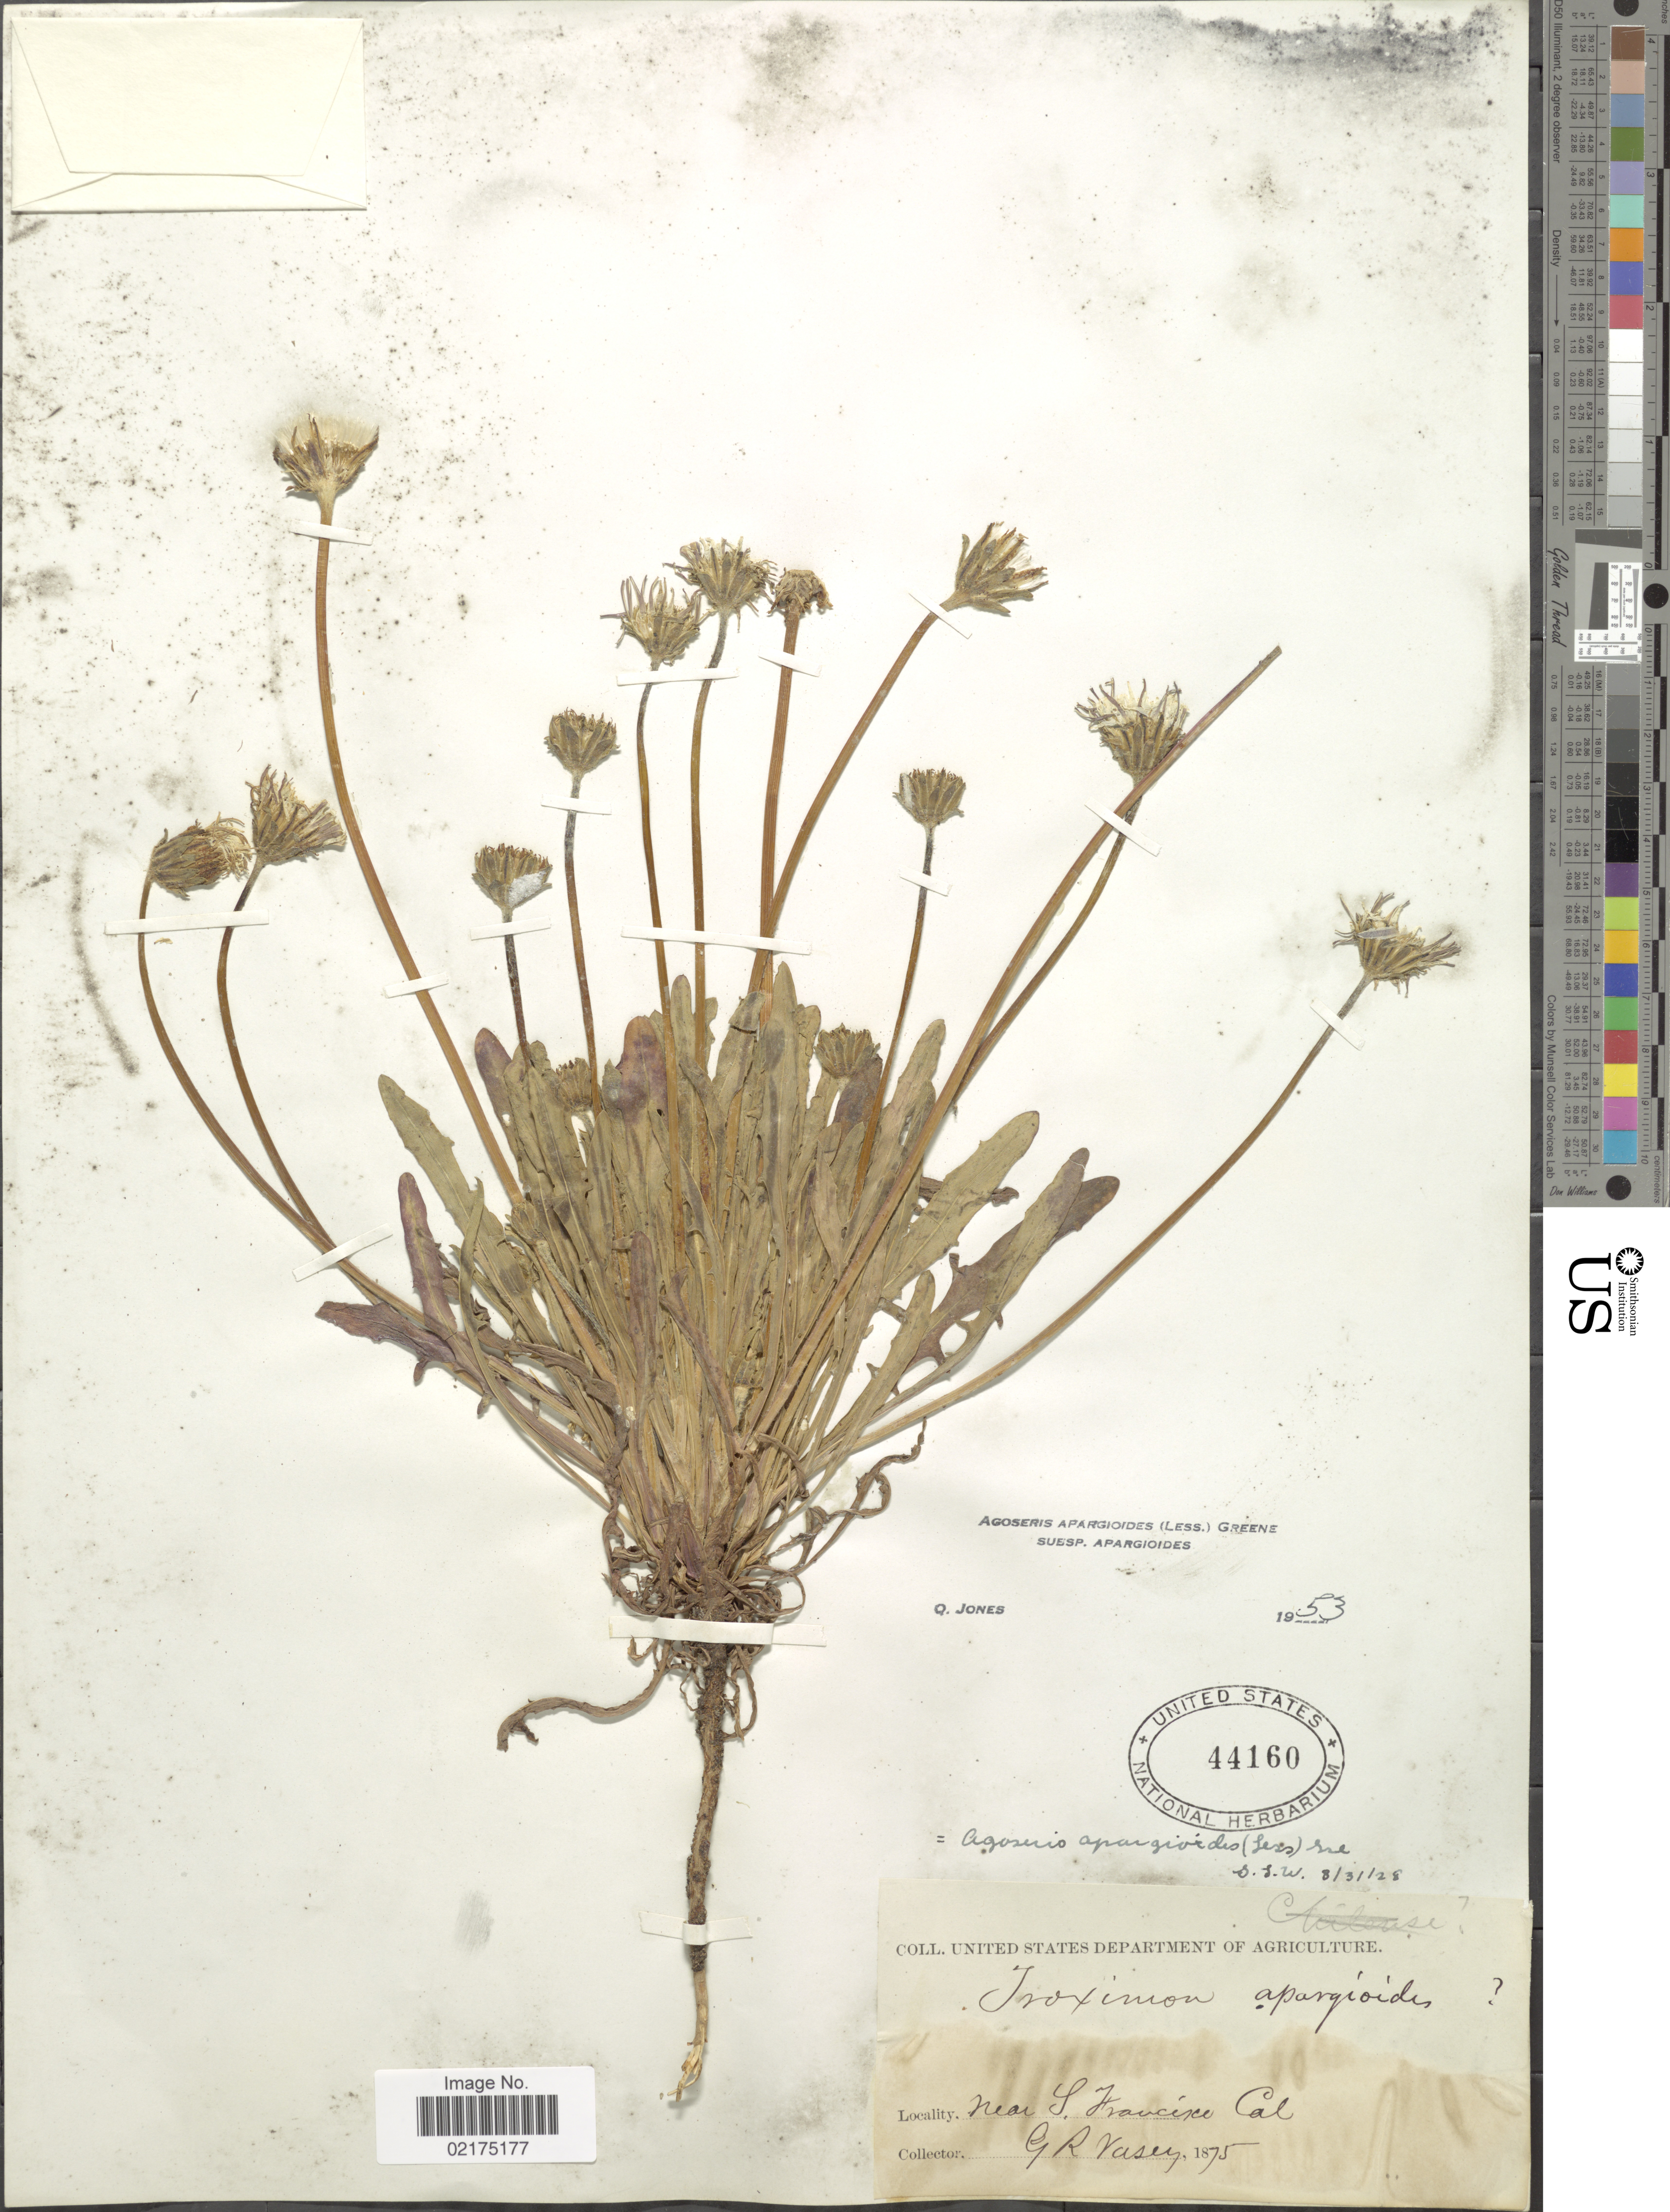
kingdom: Plantae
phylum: Tracheophyta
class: Magnoliopsida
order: Asterales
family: Asteraceae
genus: Agoseris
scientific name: Agoseris apargioides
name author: (Less.) Greene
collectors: G. R. Vasey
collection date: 1875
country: United States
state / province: California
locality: Near S. Francisco, Cal.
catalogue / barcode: US 44160